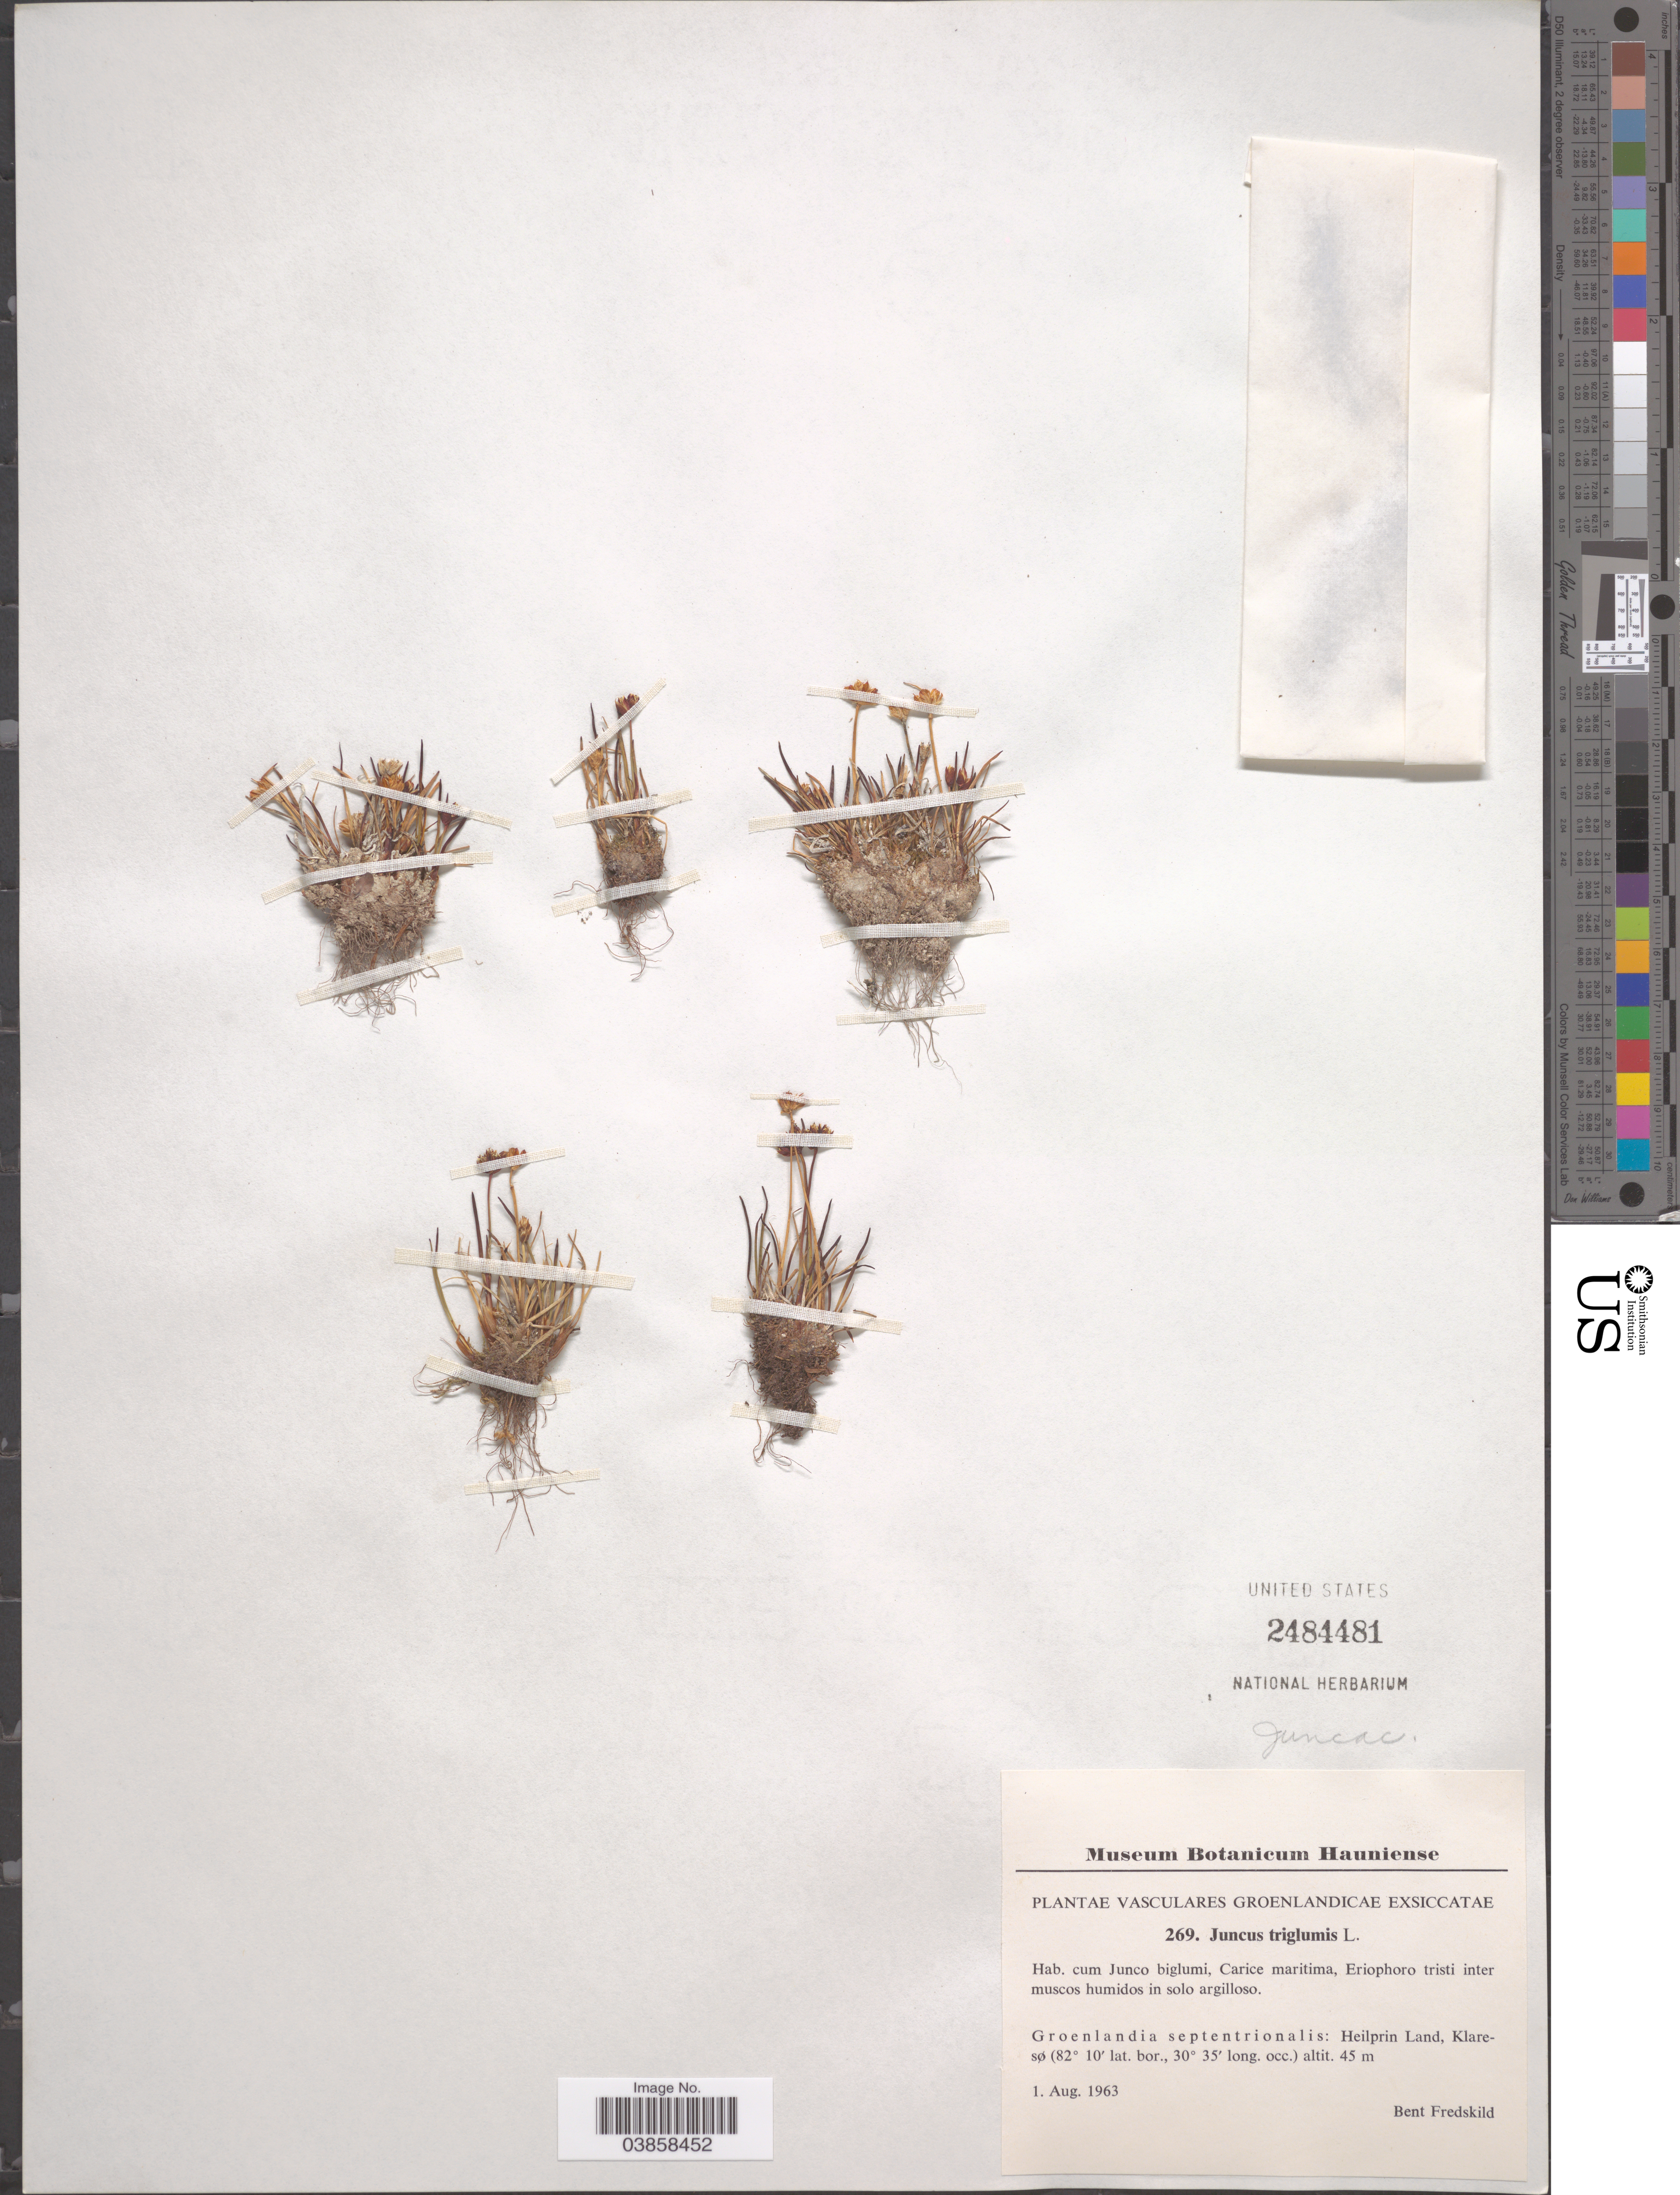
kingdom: Plantae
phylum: Tracheophyta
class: Liliopsida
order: Poales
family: Juncaceae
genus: Juncus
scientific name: Juncus triglumis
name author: L.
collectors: B. Fredskild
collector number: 269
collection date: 1963-08-01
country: Greenland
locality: Groenlandia septentrionalis: Heilprin Land, Klaresø.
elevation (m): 45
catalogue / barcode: US 2484481